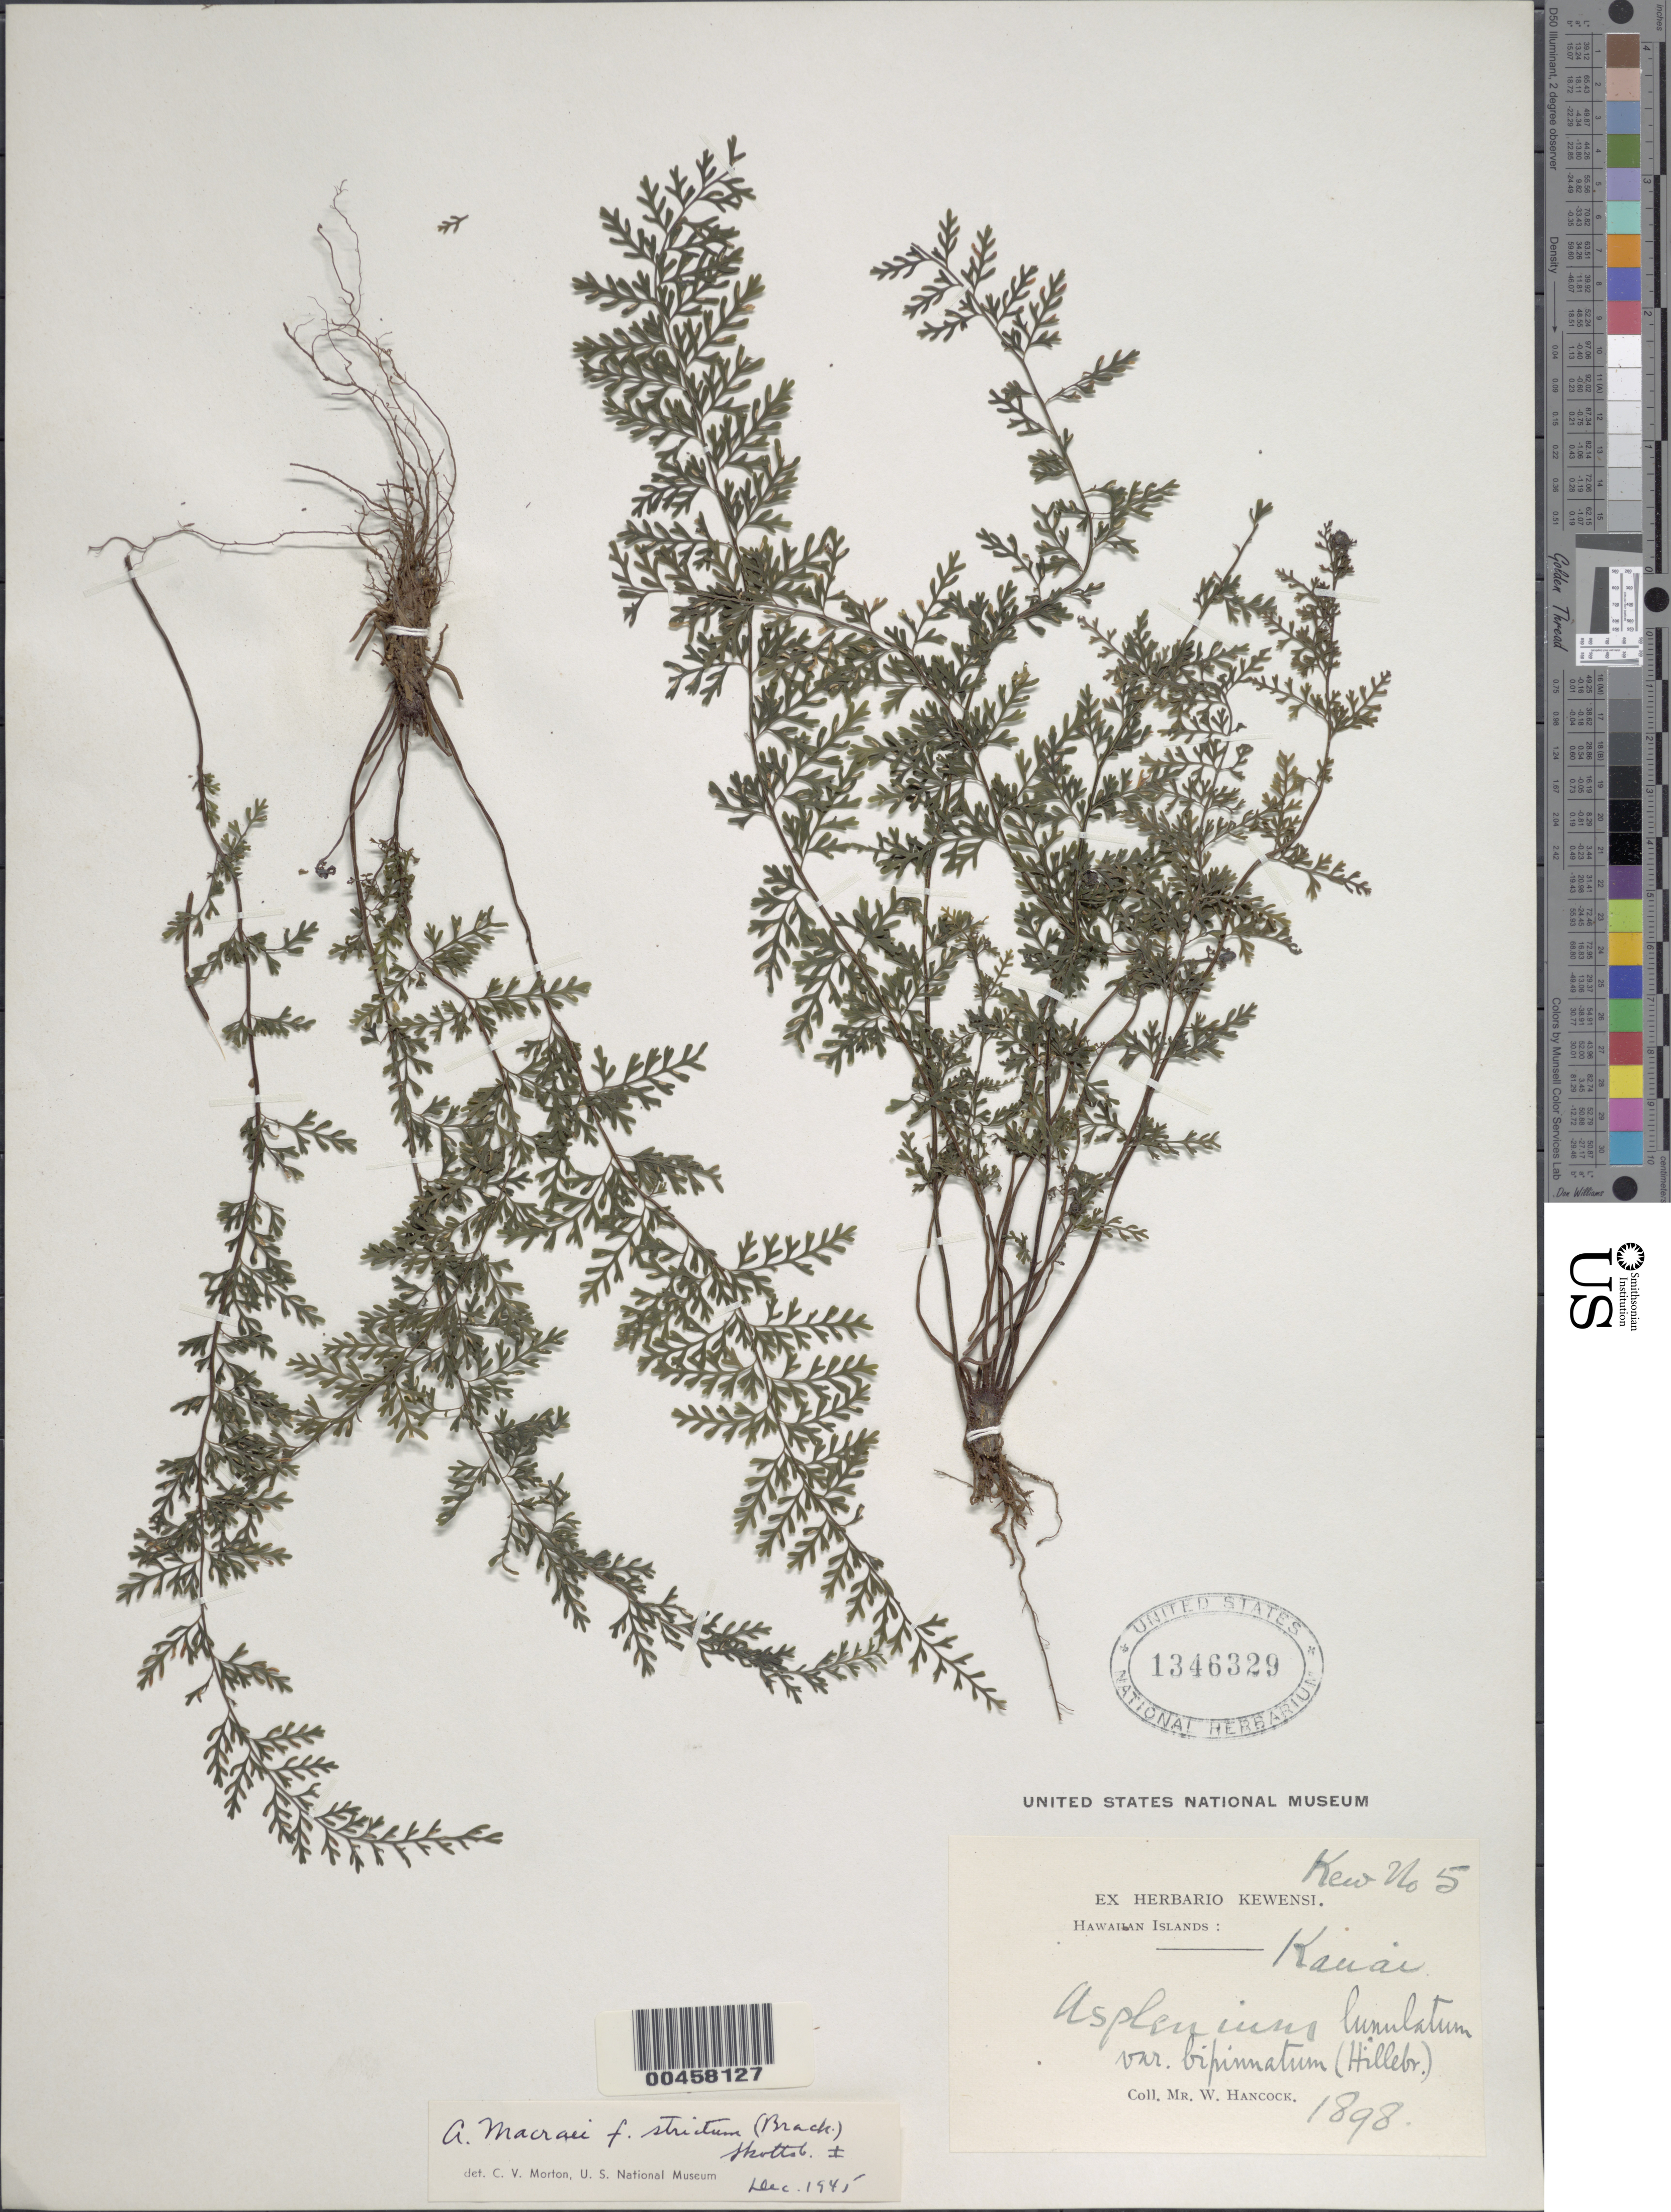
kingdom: Plantae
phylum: Tracheophyta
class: Polypodiopsida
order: Polypodiales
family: Aspleniaceae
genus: Asplenium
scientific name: Asplenium macraei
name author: Hook. & Grev.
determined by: Wagner, W. L., (BOT), Smithsonian Institution - National Museum of Natural History (UNITED STATES)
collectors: W. Hancock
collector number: Kew No. 5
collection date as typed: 1898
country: United States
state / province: Hawaii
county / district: Kauai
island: Kaua'i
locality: Hawaiian Islands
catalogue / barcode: US 1346329